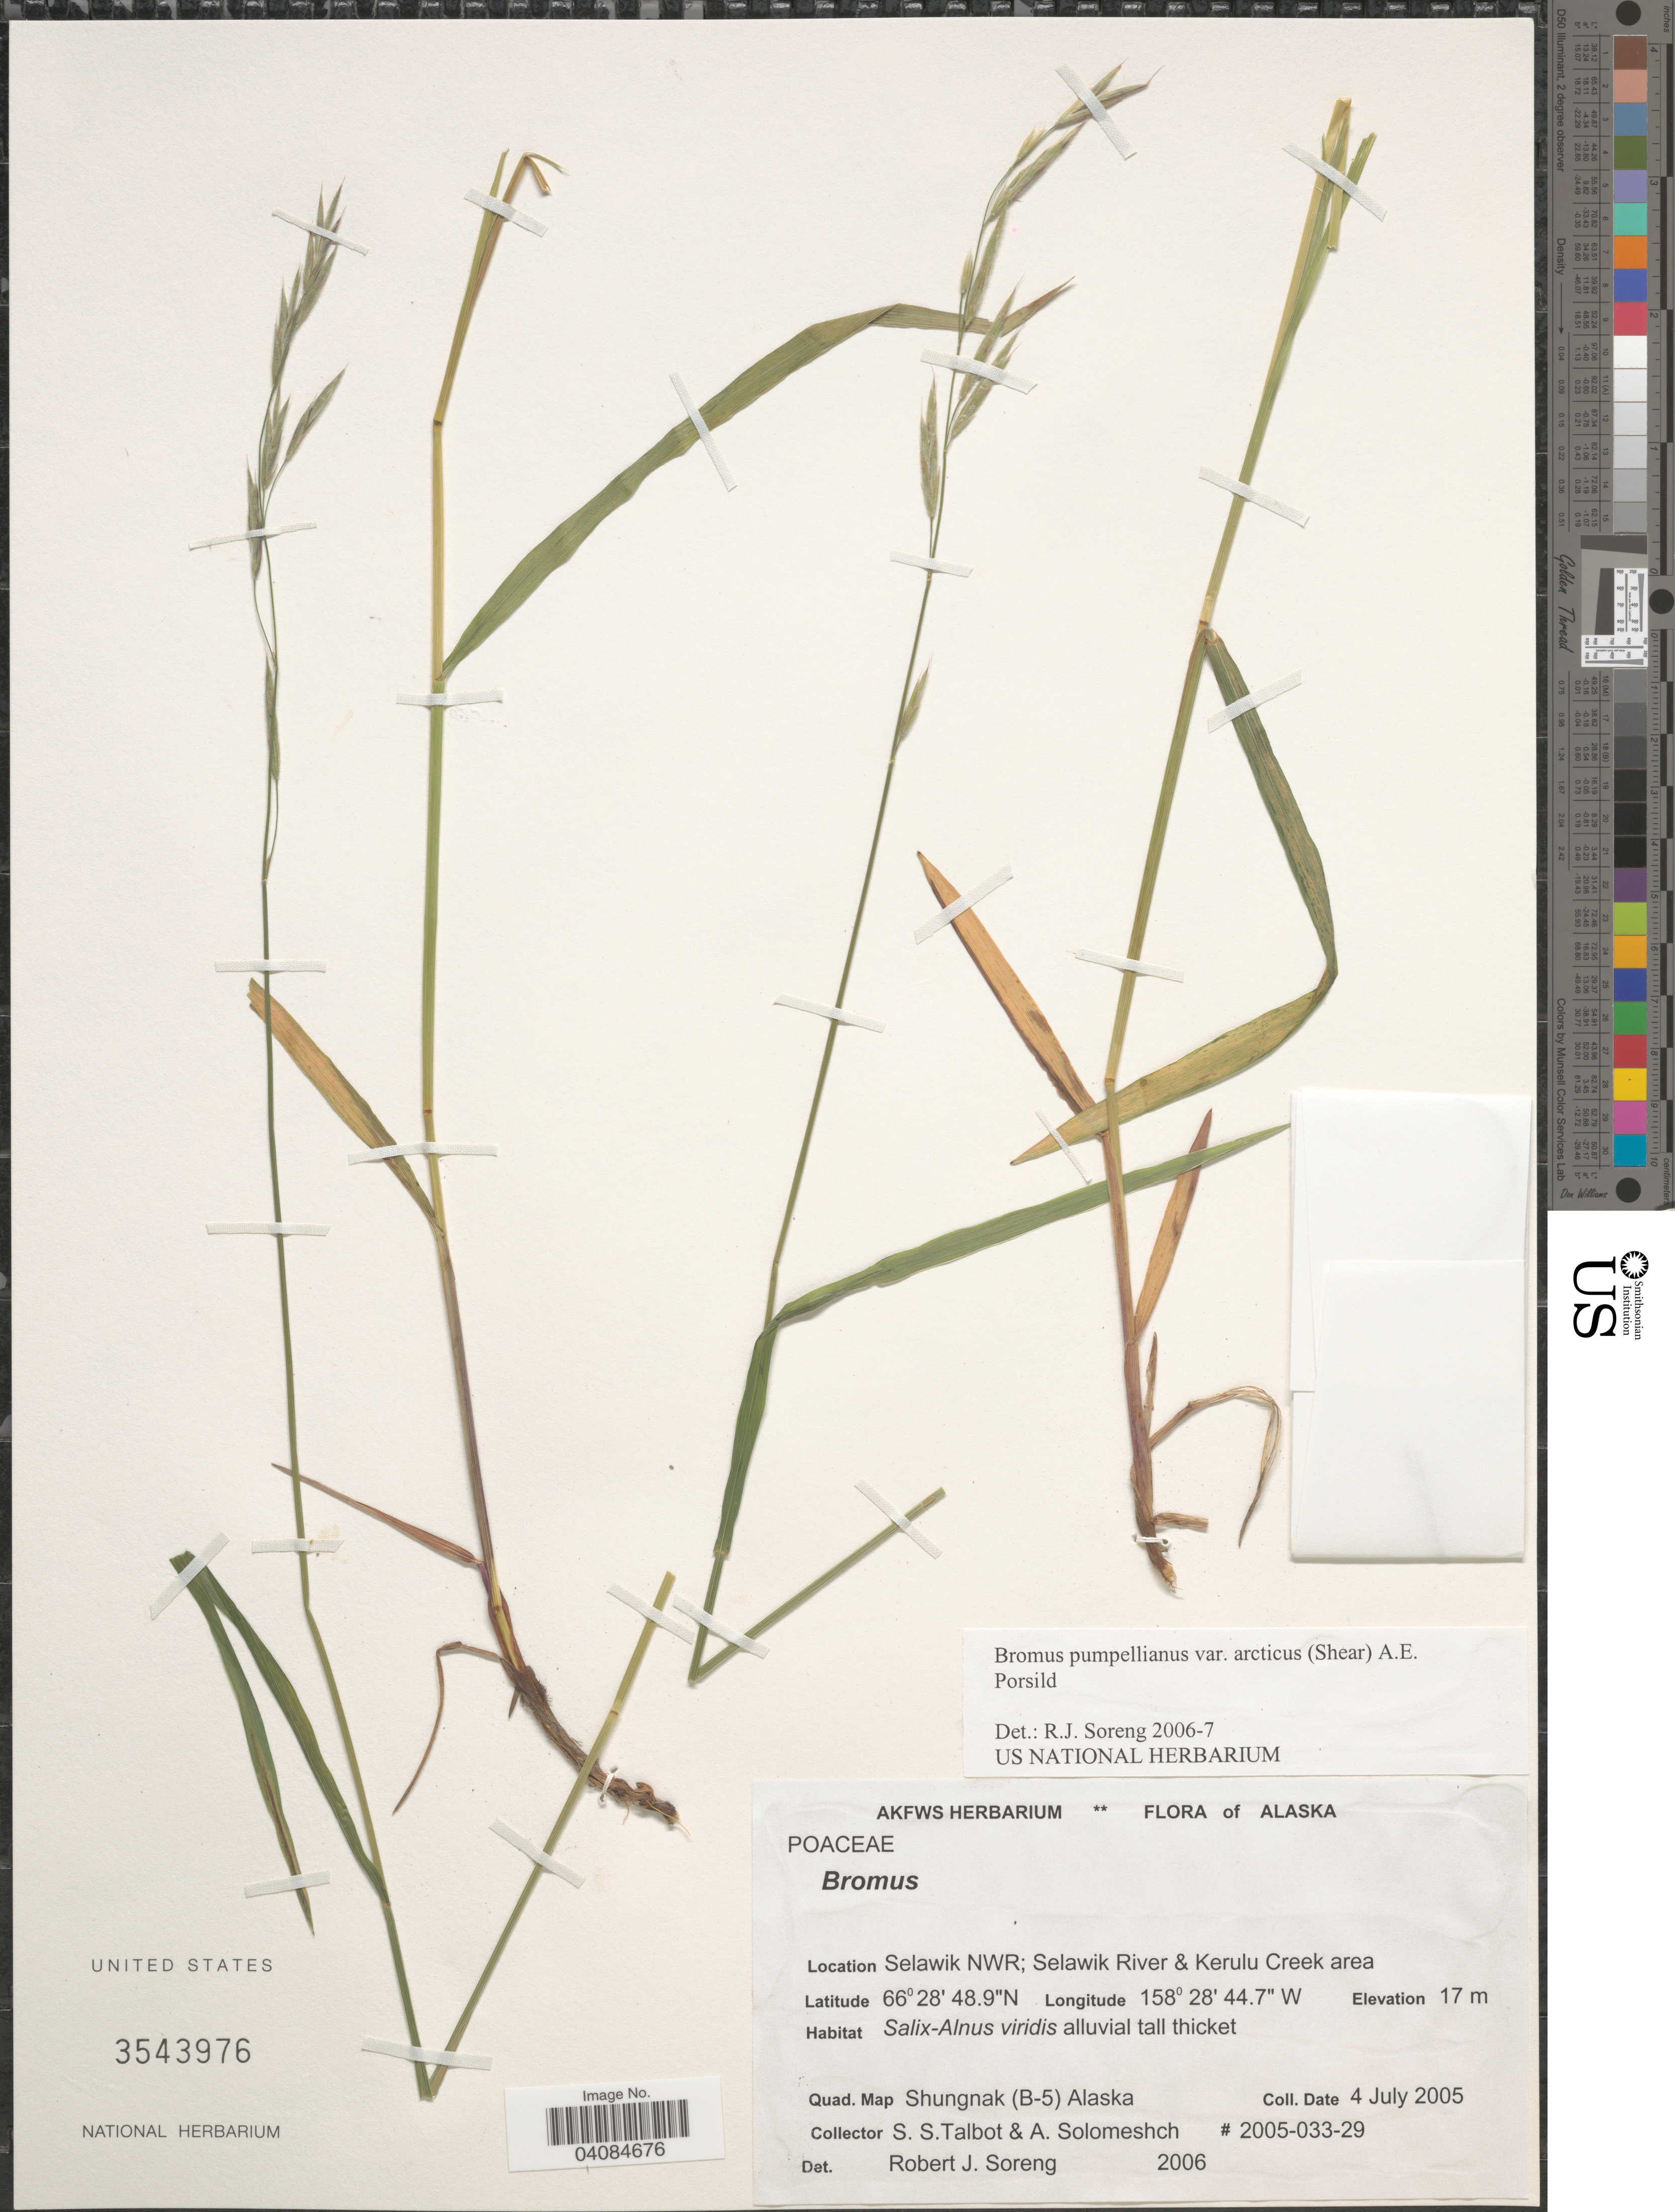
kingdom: Plantae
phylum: Tracheophyta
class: Liliopsida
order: Poales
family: Poaceae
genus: Bromus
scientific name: Bromus pumpellianus var. arcticus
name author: (Shear ex Scribn. & Merr.) A.E. Porsild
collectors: S. S. Talbot & A. Solomeshch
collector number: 2005-033-29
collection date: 2005-07-04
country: United States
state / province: Alaska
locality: Selawik NWR; Selawik River & Kerulu Creek area. Quad. Map Shungnak (B-5).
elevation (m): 17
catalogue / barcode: US 3543976